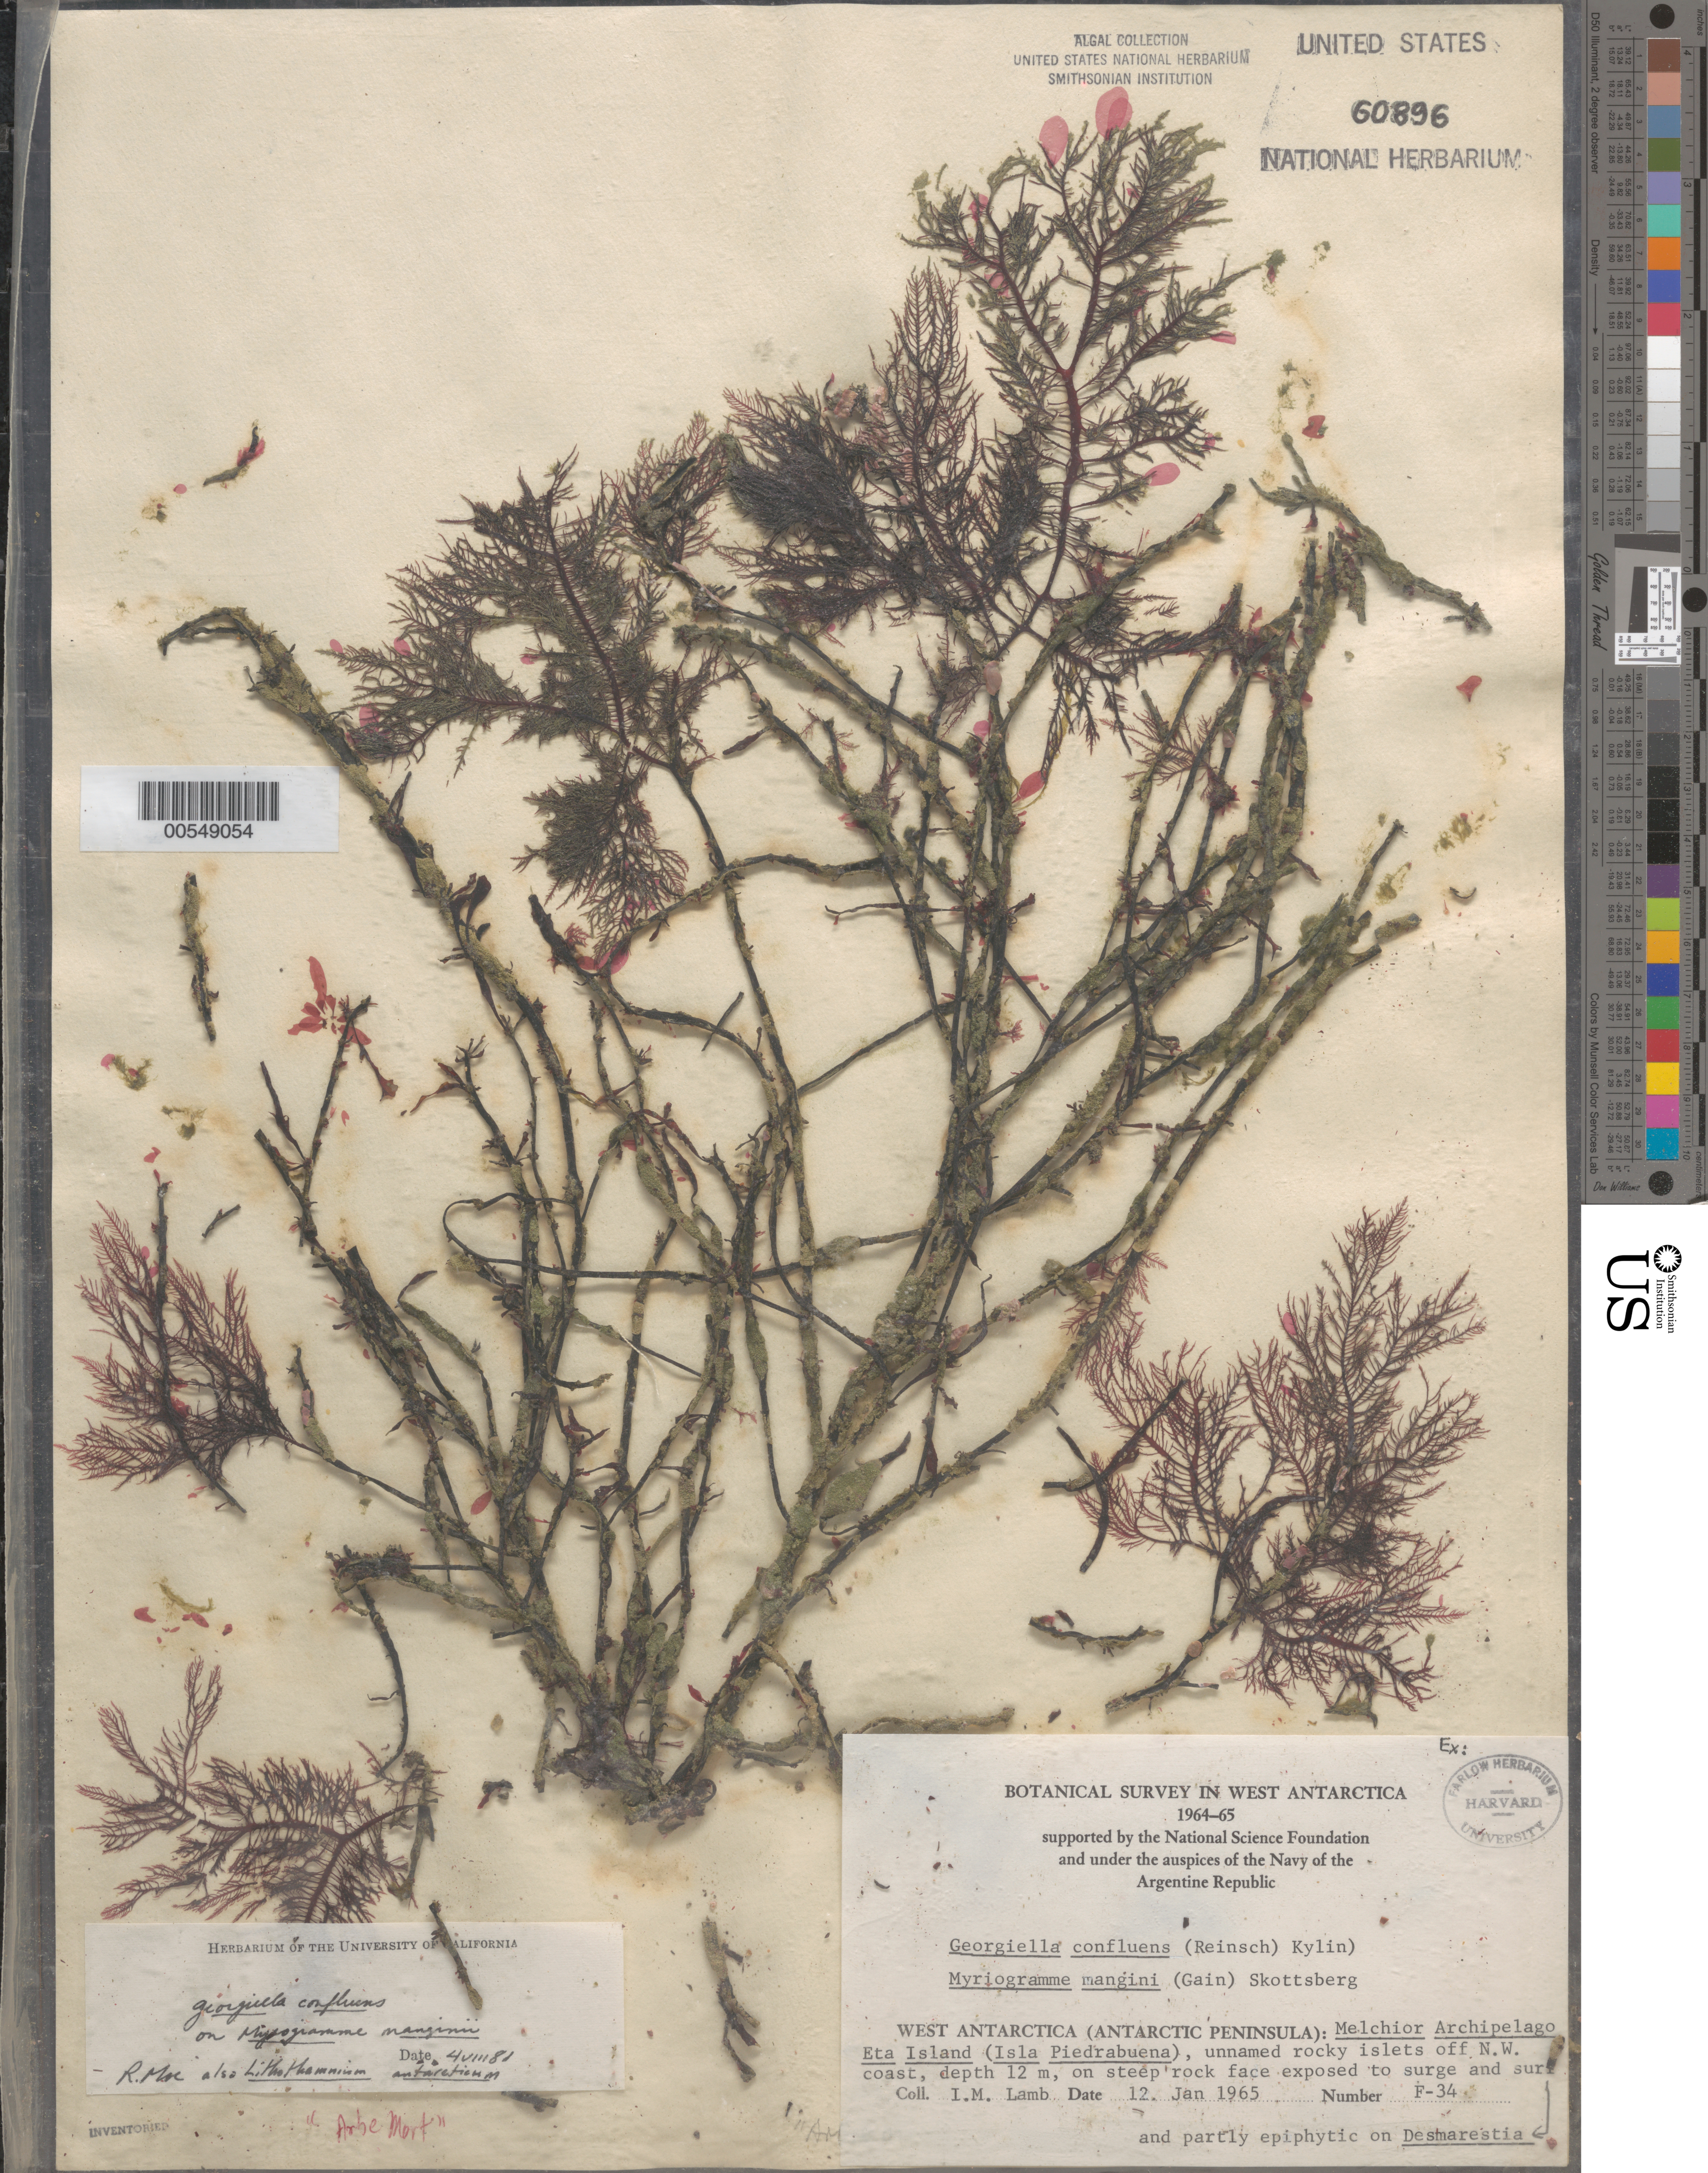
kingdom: Plantae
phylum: Rhodophyta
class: Florideophyceae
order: Ceramiales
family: Wrangeliaceae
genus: Georgiella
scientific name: Georgiella confluens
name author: (Reinsch) Kylin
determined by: Moe, R. L.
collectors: I. M. Lamb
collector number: F-34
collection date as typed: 12 Jan 1965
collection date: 1965-01-12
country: Antarctica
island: Melchior Islands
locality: Rocky Islets off northwest Eta Island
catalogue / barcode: US 60896